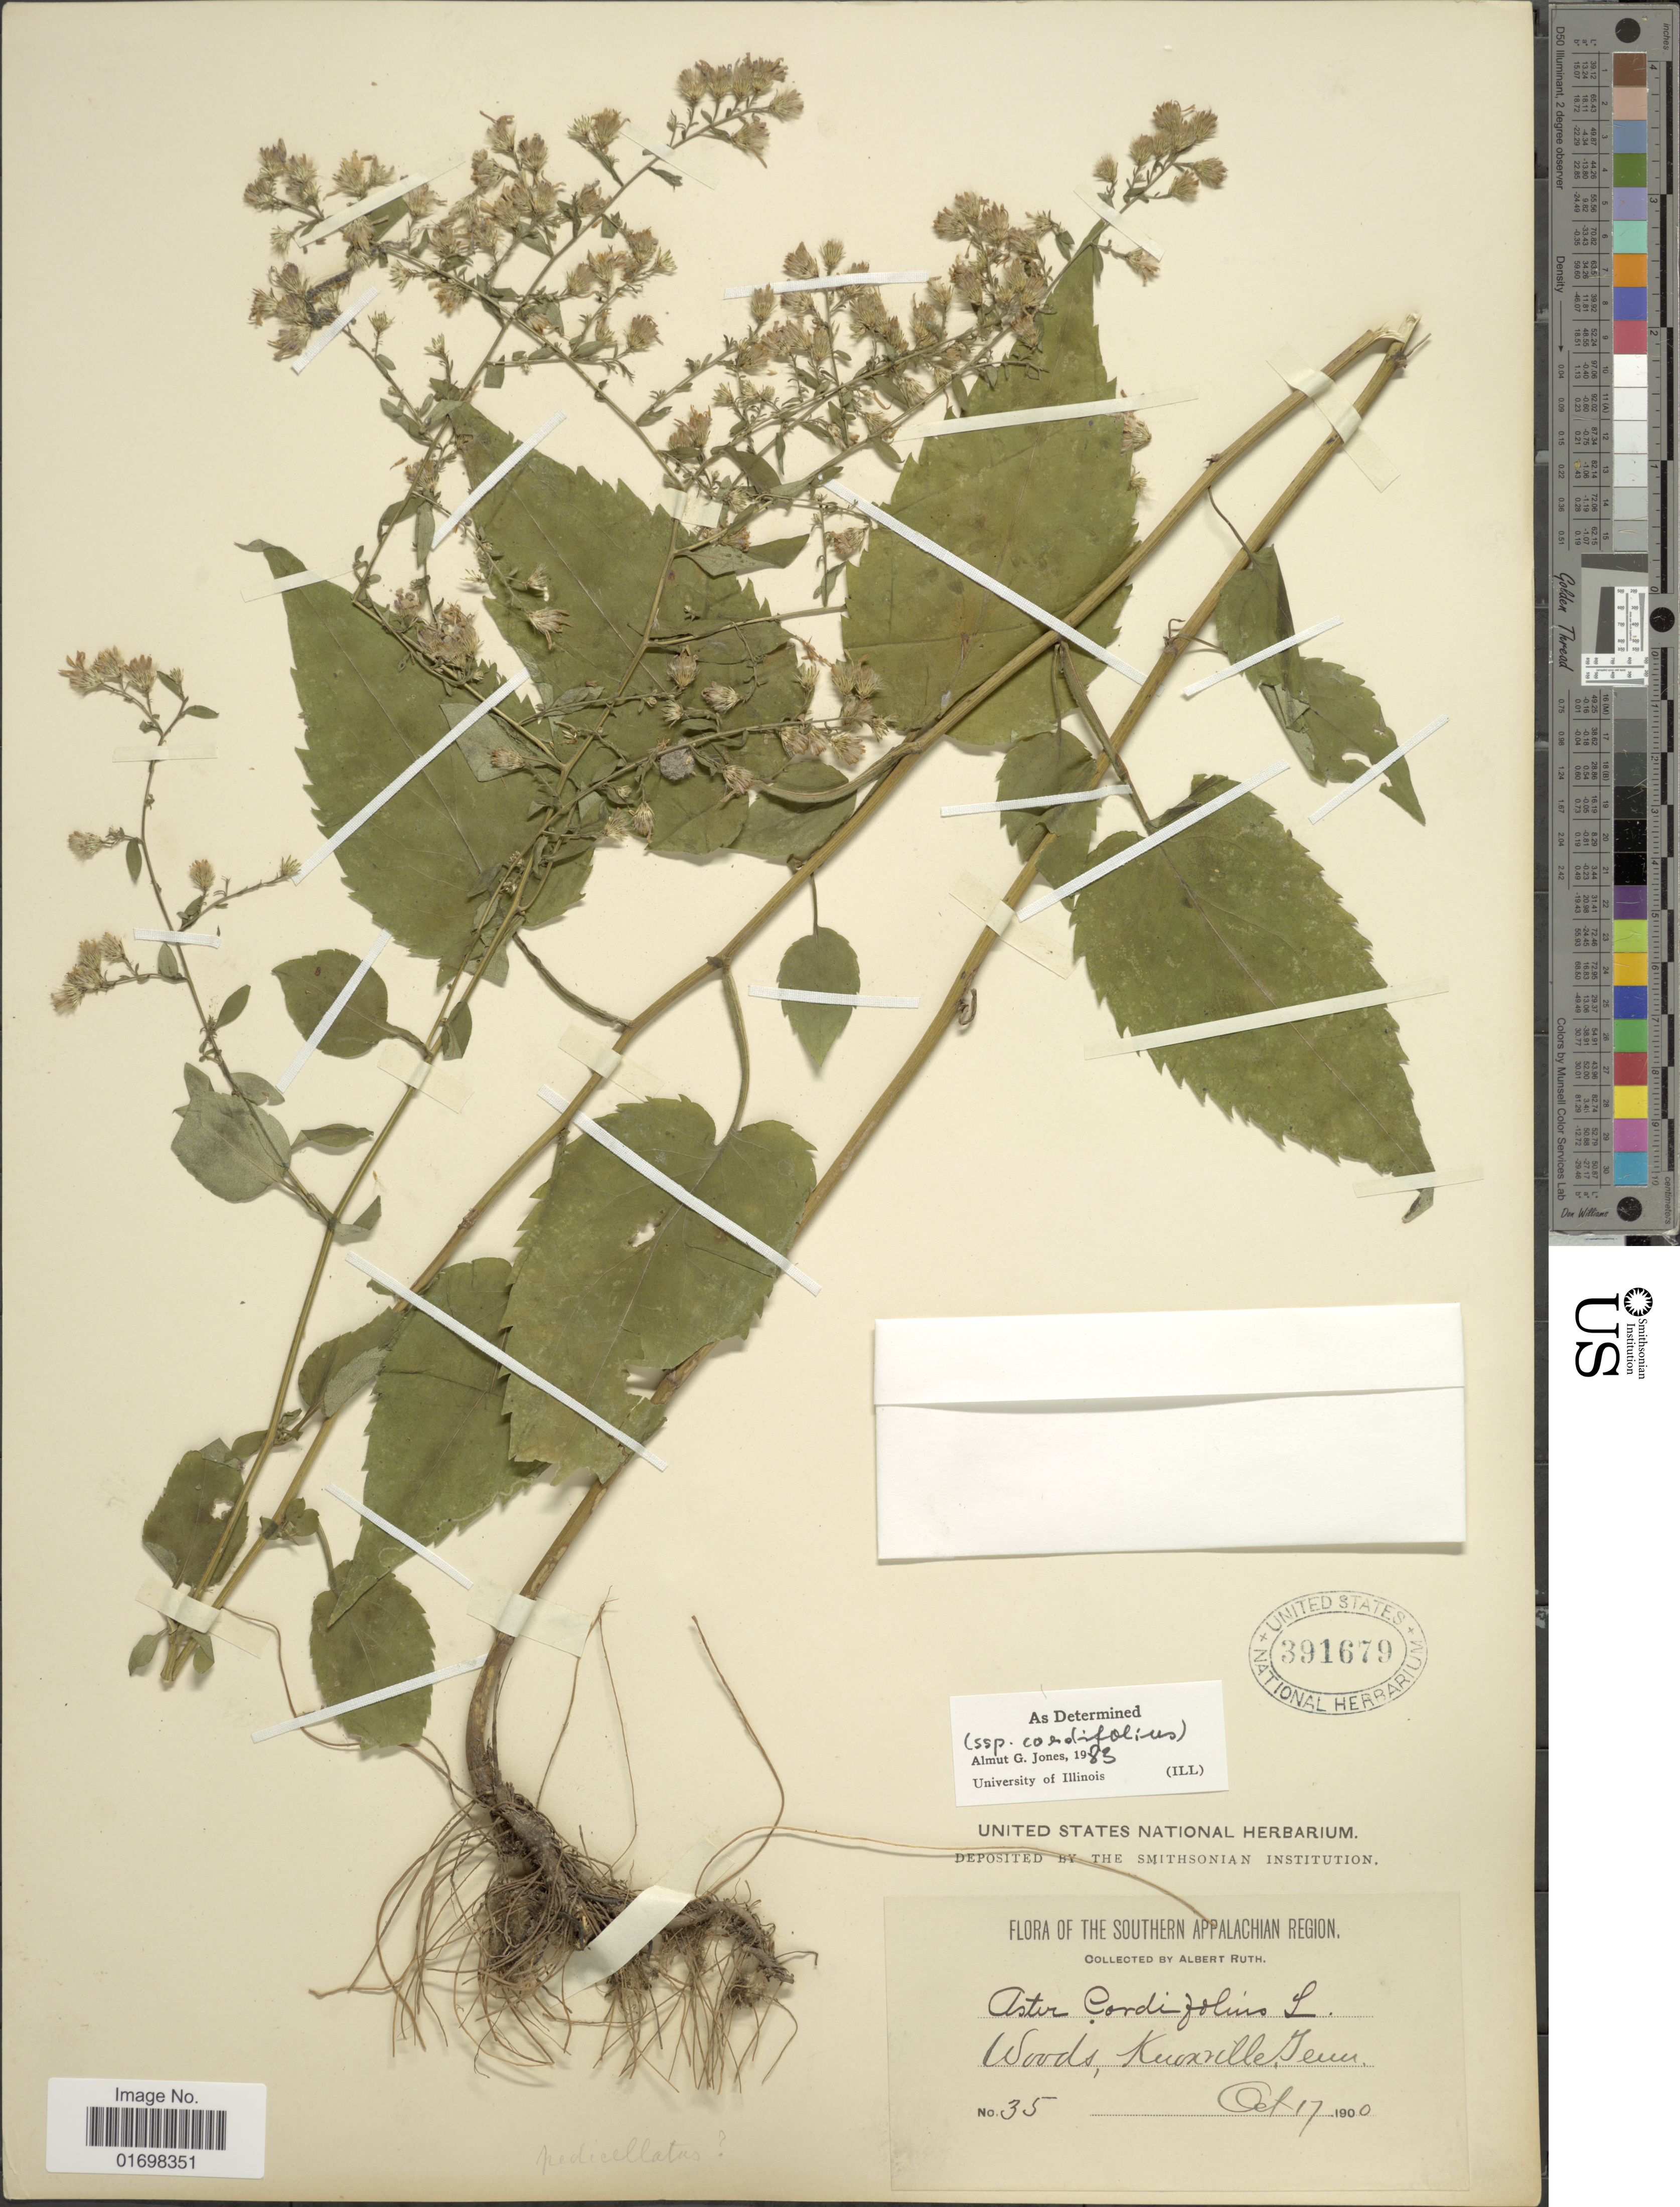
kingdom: Plantae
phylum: Tracheophyta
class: Magnoliopsida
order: Asterales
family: Asteraceae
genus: Symphyotrichum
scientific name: Symphyotrichum cordifolium var. cordifolium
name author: (L.) G.L. Nesom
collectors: A. Ruth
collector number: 35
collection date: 1900-10-17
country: United States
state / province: Tennessee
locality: Southern Appalachan Region, Knoxville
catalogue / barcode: US 391679